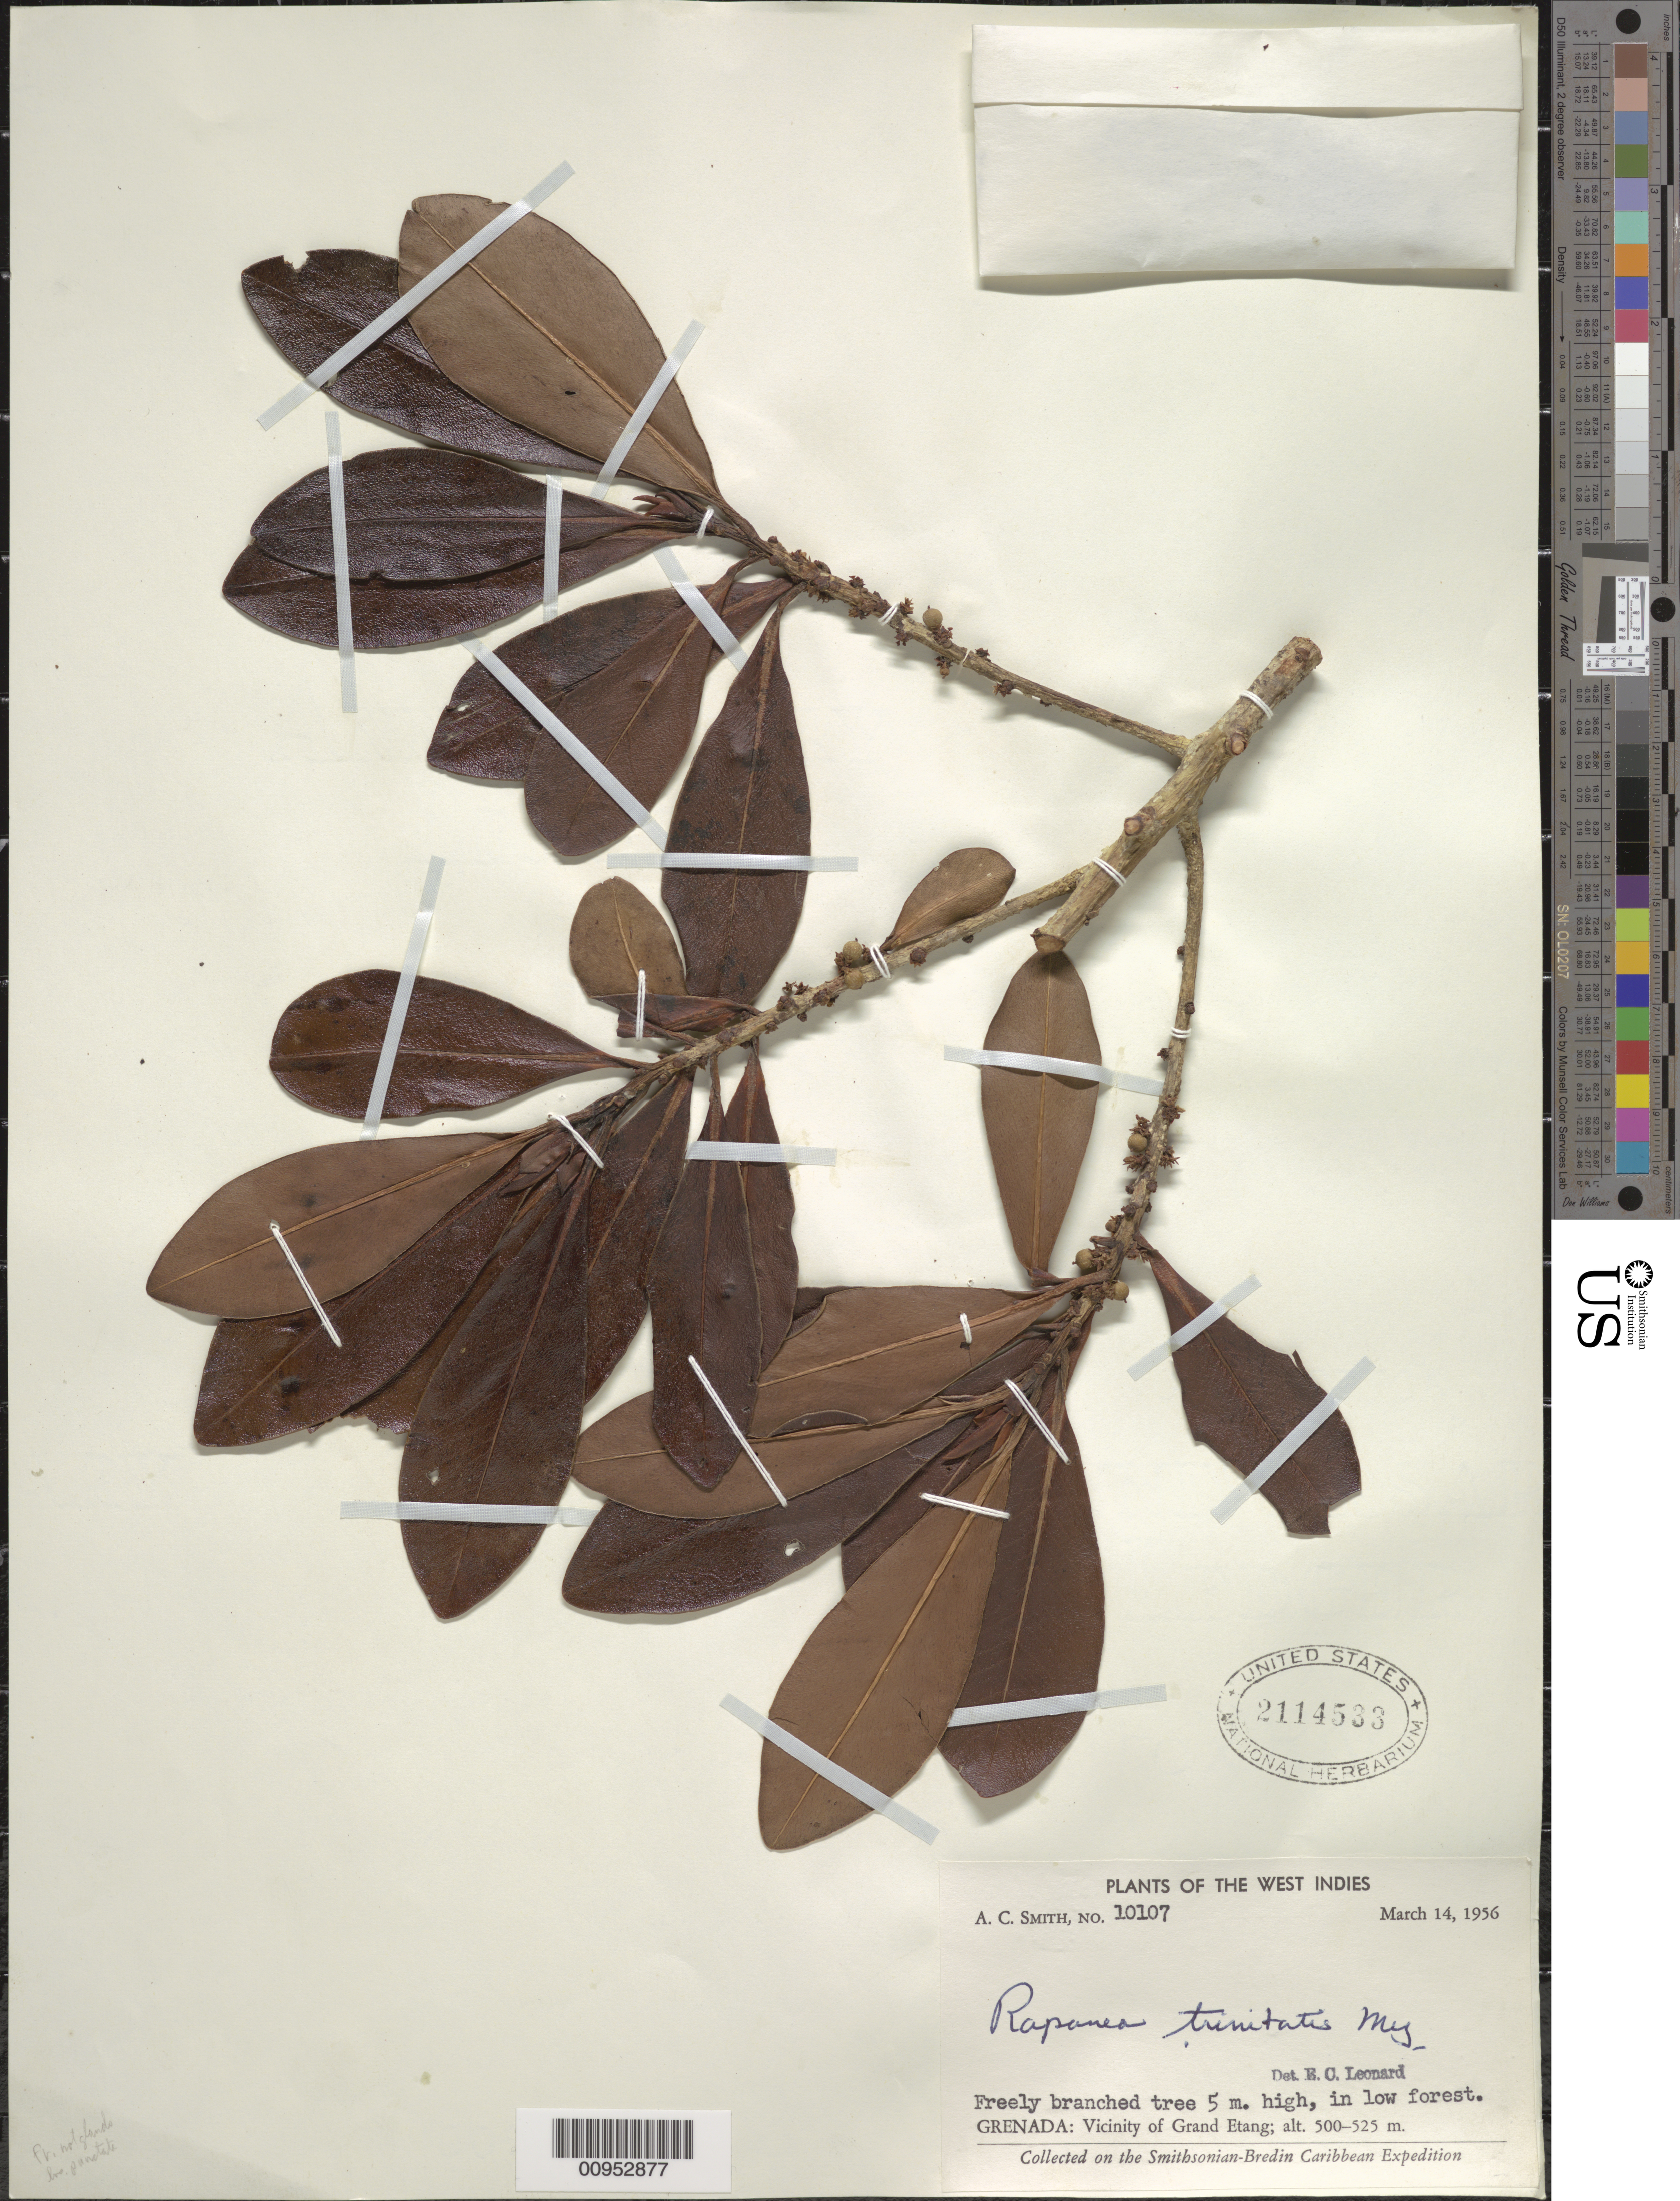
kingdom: Plantae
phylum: Tracheophyta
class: Magnoliopsida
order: Ericales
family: Primulaceae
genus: Myrsine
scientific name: Myrsine trinitatis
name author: A. DC.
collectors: A. C. Smith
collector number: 10107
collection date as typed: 14 Mar 1956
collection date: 1956-03-14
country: Grenada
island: Grenada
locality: Vicinity of Grand Etang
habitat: Low forest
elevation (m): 500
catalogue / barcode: US 2114533